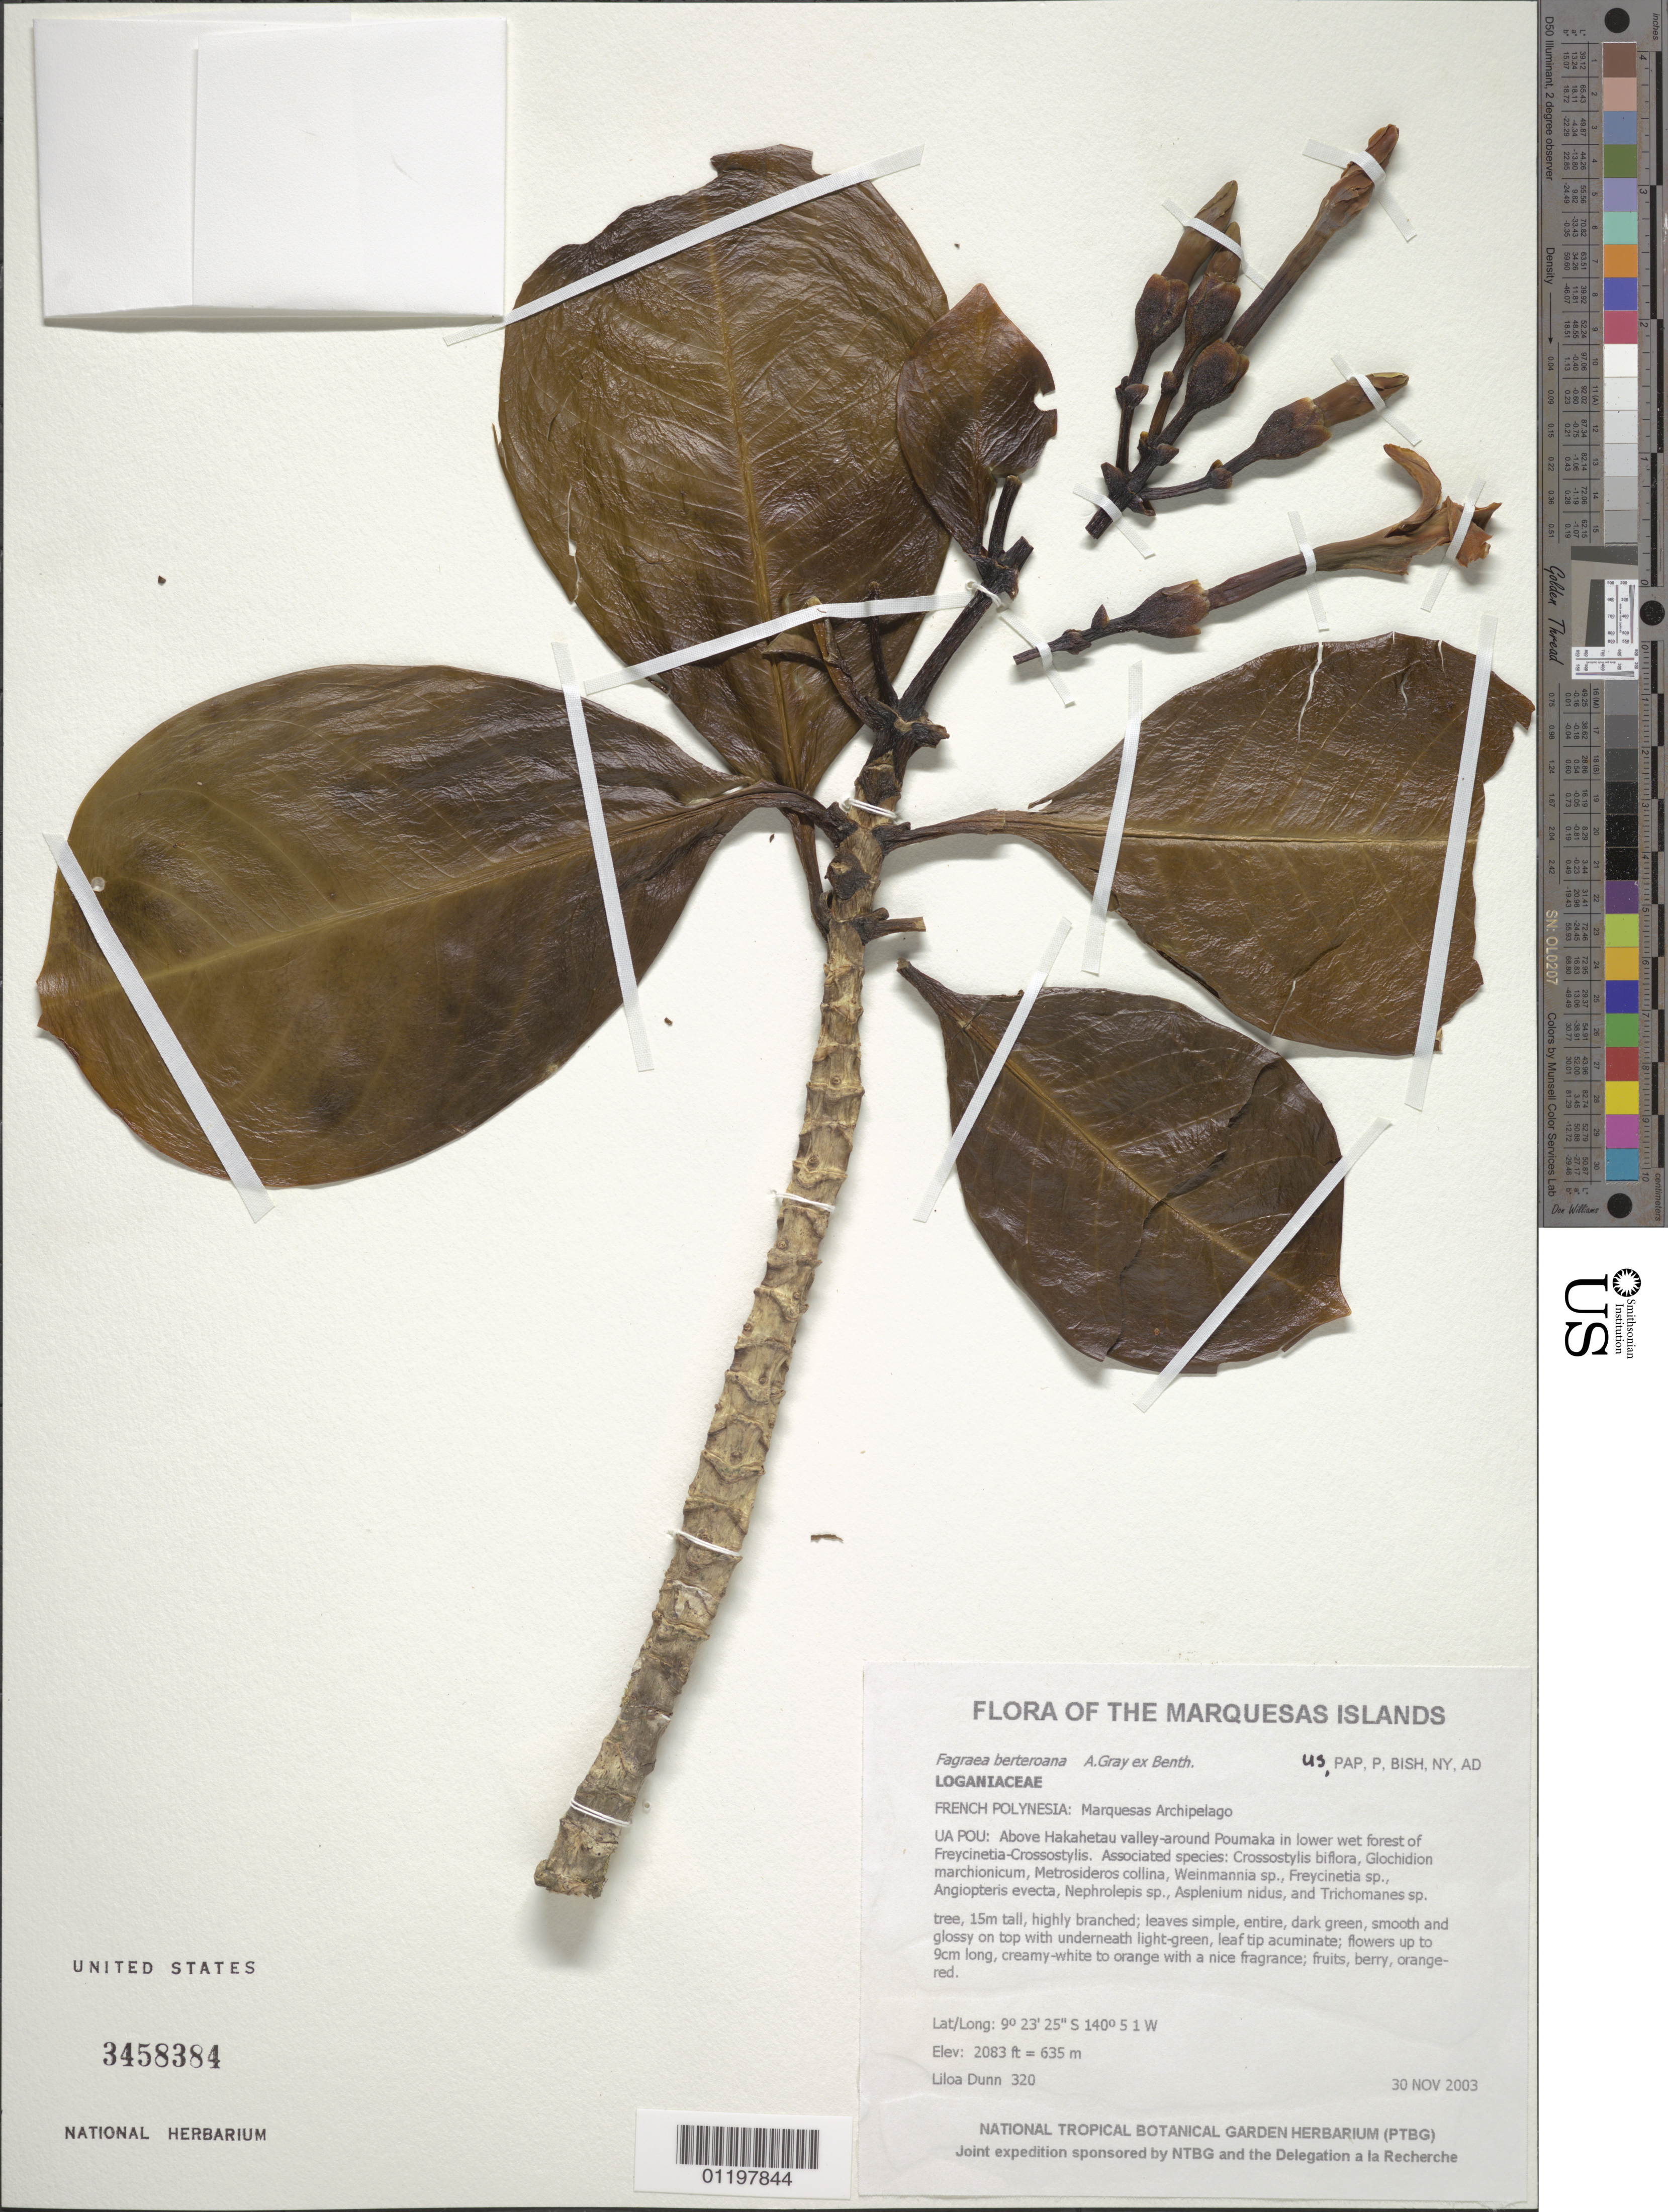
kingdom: Plantae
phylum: Tracheophyta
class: Magnoliopsida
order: Gentianales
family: Gentianaceae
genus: Fagraea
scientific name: Fagraea berteroana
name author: A. Gray ex Benth.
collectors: L. Dunn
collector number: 320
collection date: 2003-11-30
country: French Polynesia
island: Ua Pou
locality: Above Hakahetau valley around Poumaka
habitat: In lower wet forest of Freycinetia - Crossostylis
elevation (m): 635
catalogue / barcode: US 3458384